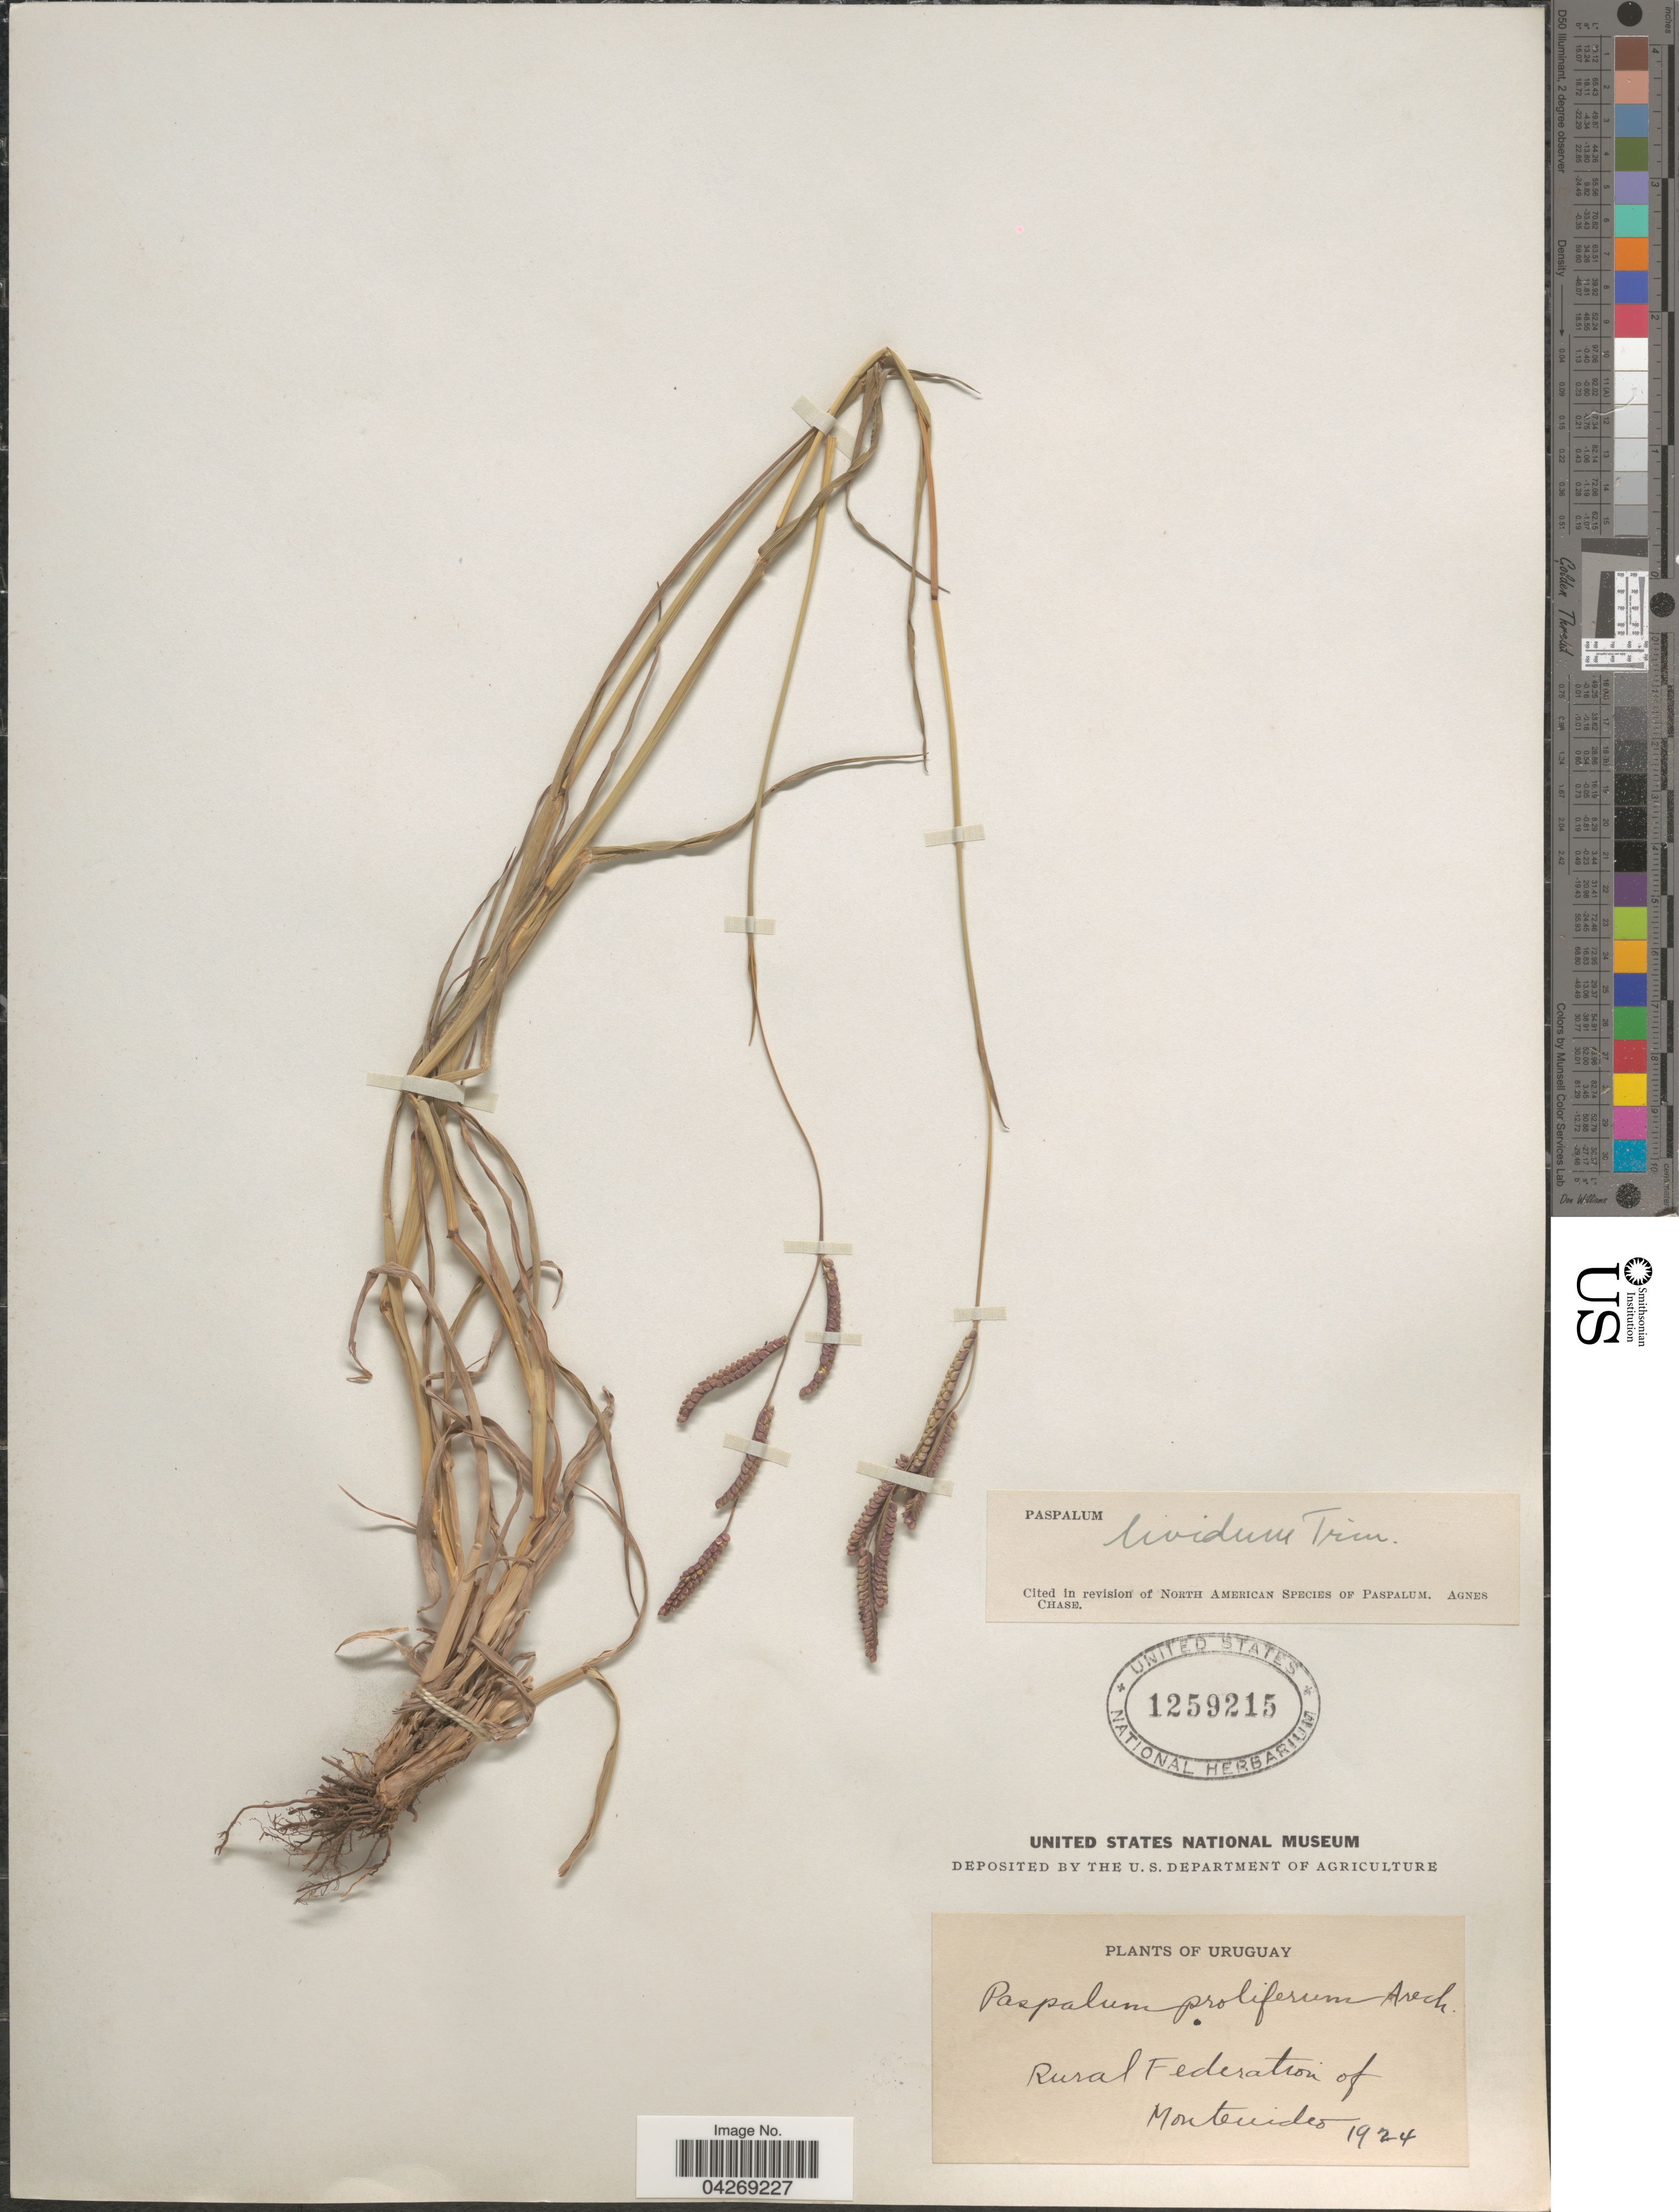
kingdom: Plantae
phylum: Tracheophyta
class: Liliopsida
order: Poales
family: Poaceae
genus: Paspalum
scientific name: Paspalum denticulatum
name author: Trin.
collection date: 1924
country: Uruguay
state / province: Montevideo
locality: Rural Federation of Montevideo.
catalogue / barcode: US 1259215